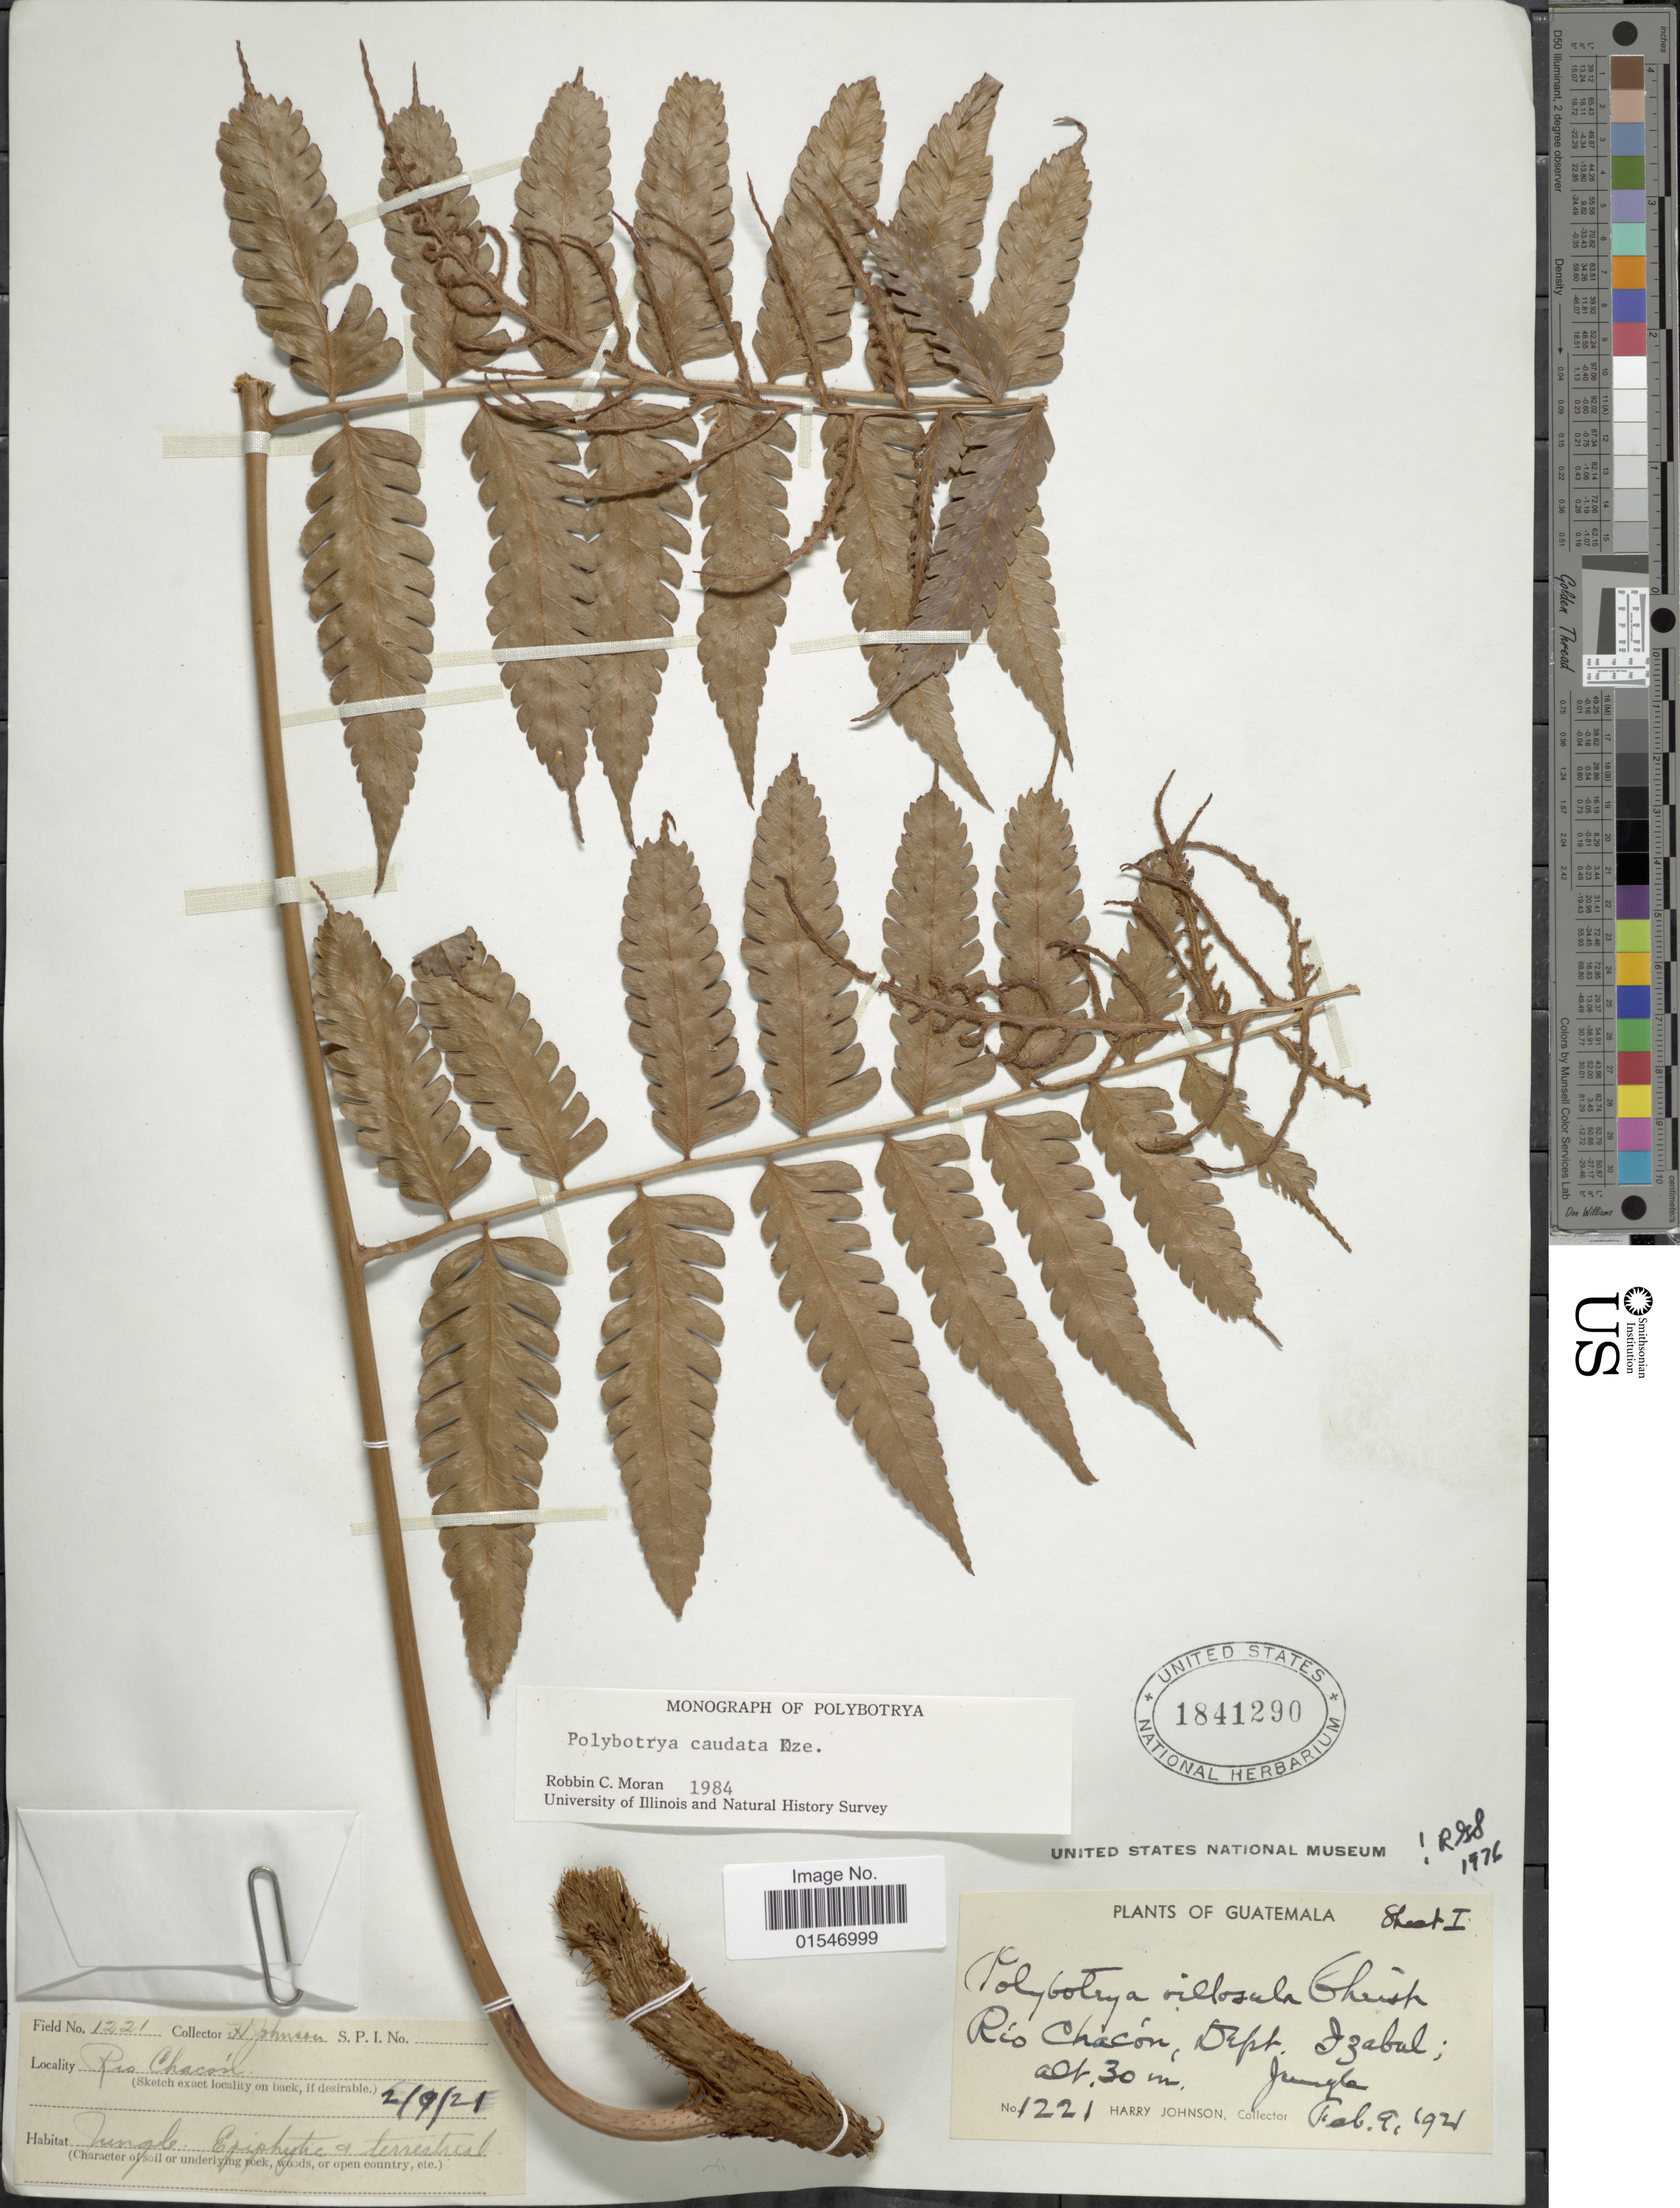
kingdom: Plantae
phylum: Tracheophyta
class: Polypodiopsida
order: Polypodiales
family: Dryopteridaceae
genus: Polybotrya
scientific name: Polybotrya caudata f. villosa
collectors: H. Johnson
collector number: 1221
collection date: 1921-02-09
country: Guatemala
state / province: Izabal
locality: Guatemala, Rio Chacon, Dept. Izabal.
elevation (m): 30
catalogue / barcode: US 1841290